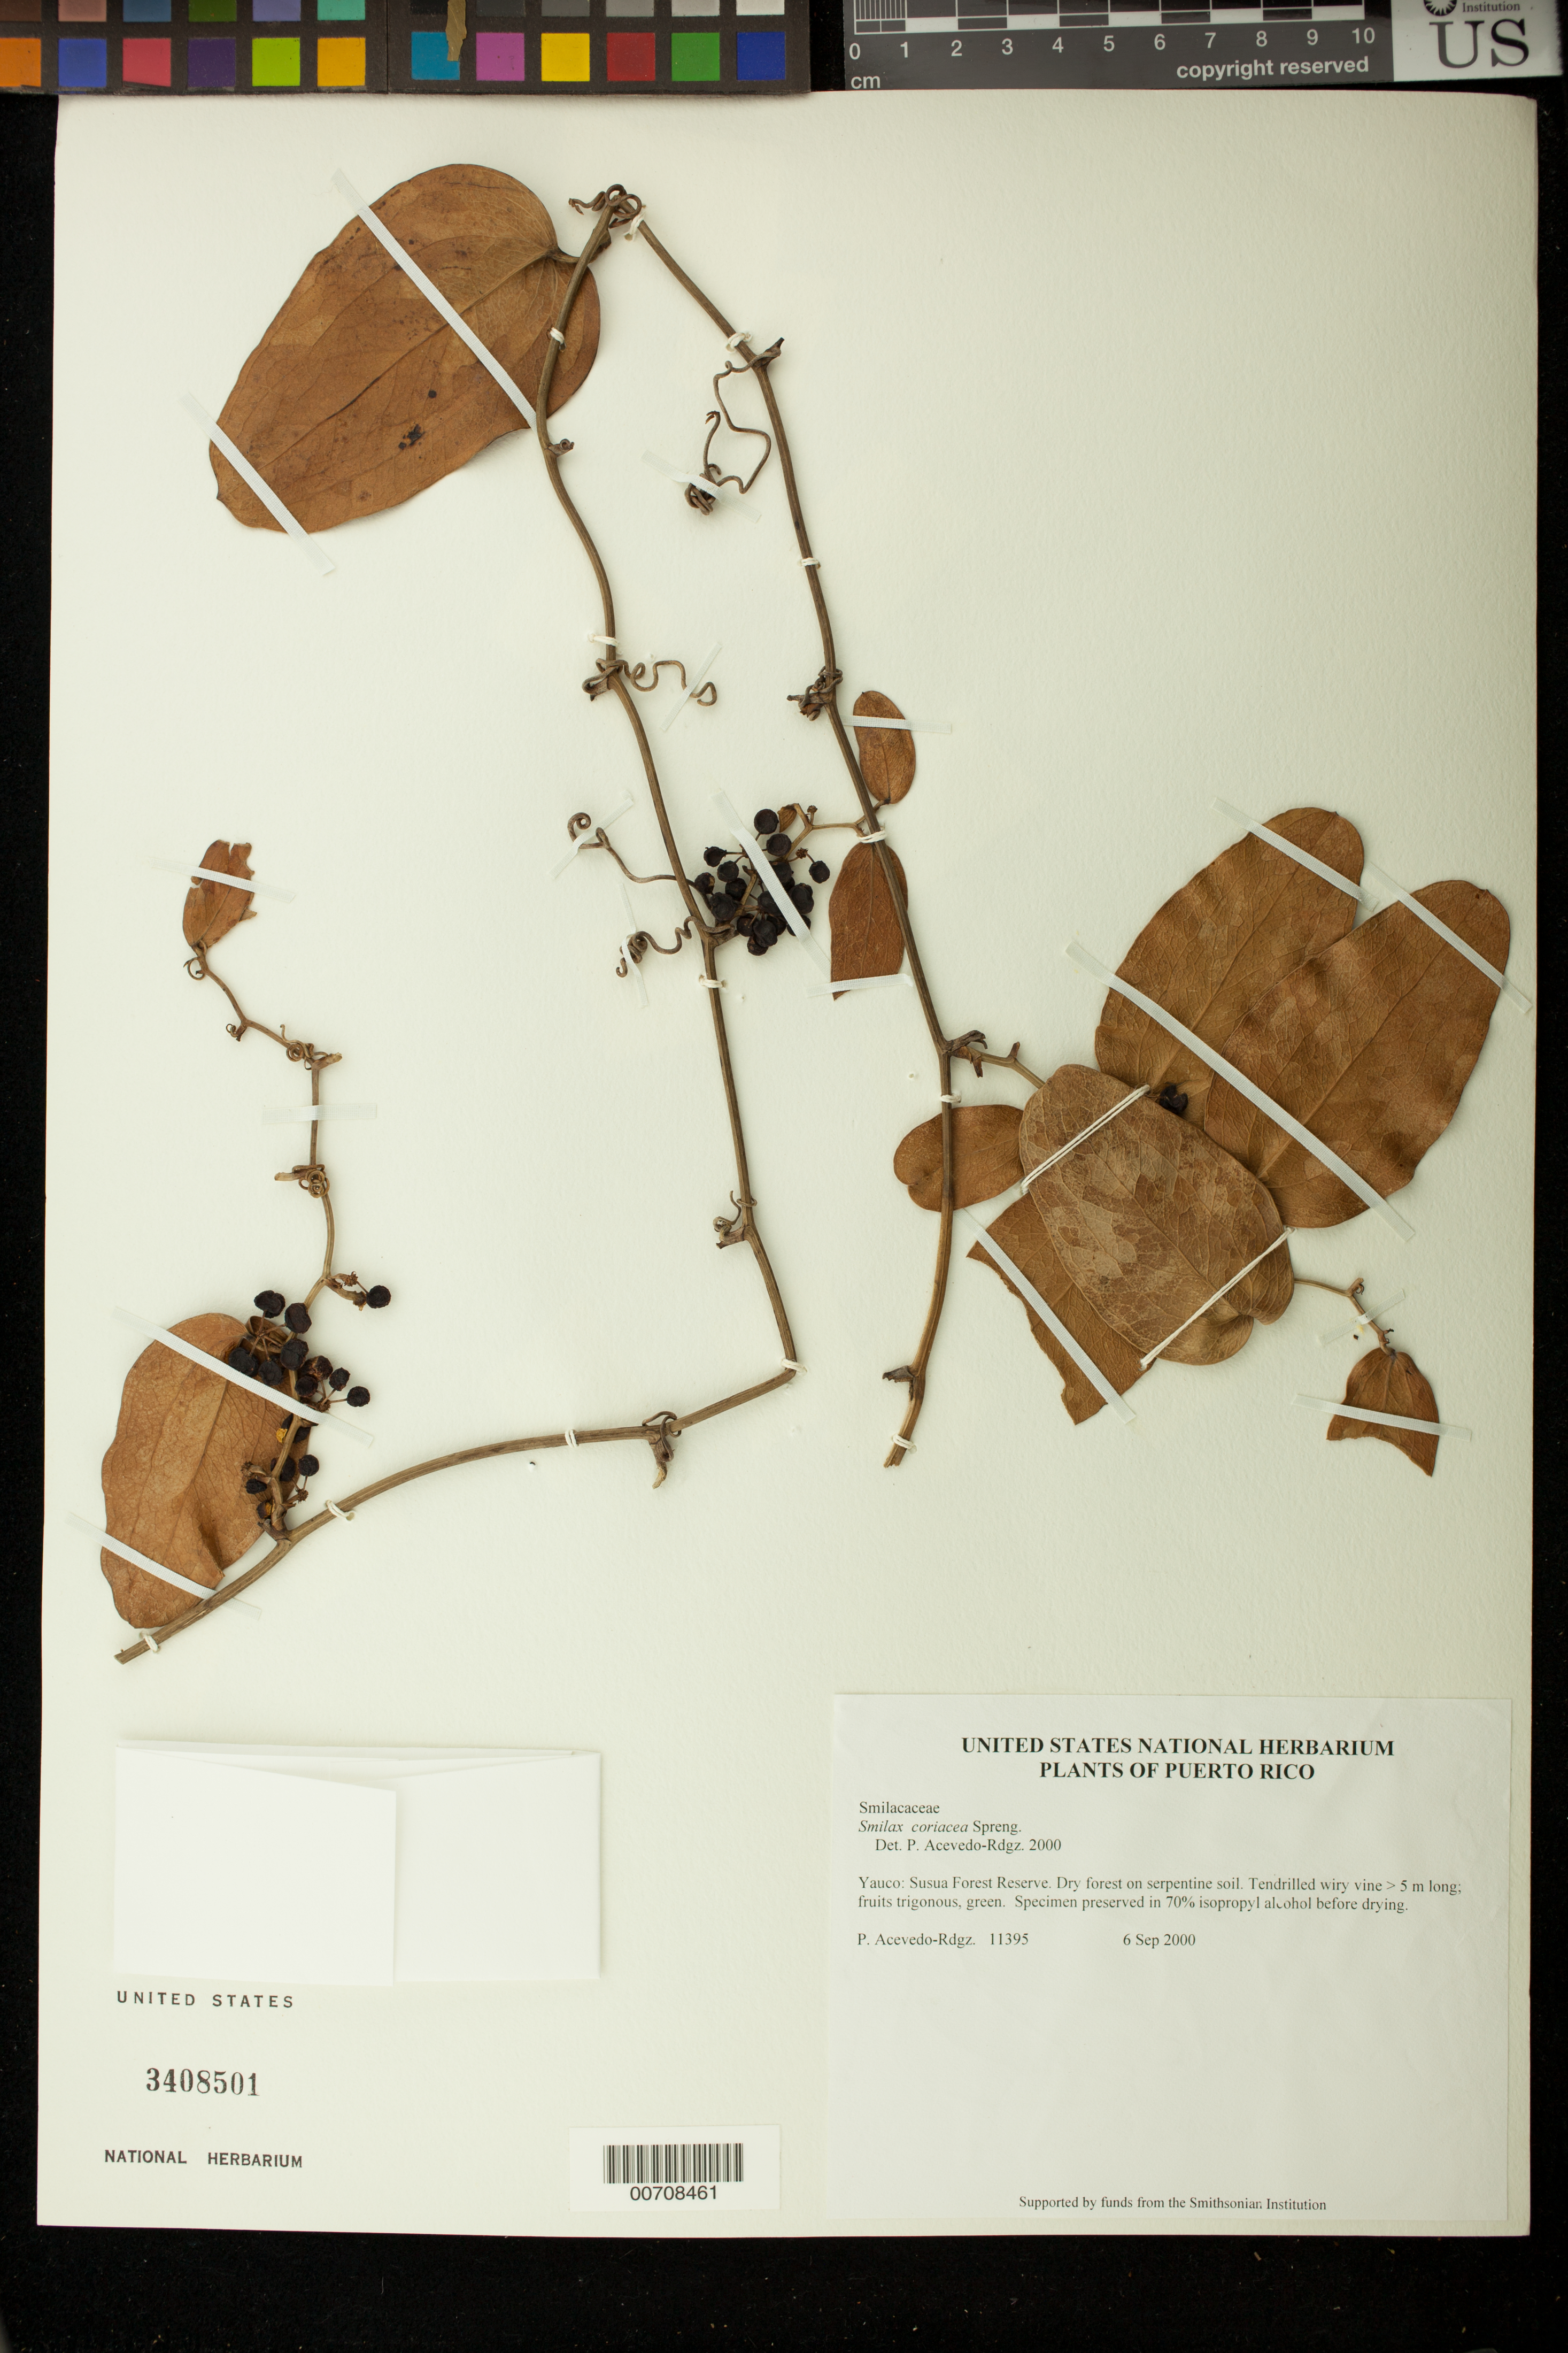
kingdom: Plantae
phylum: Tracheophyta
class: Liliopsida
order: Liliales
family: Smilacaceae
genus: Smilax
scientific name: Smilax coriacea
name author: Spreng.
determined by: Acevedo-Rodríguez, P., (BOT), Smithsonian Institution - National Museum of Natural History (UNITED STATES)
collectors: P. Acevedo-Rodr.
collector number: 11395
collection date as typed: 06 Sep 2000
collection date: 2000-09-06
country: Puerto Rico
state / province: Yauco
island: Puerto Rico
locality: Yauco: Susua Forest Reserve.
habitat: Dry forest on serpentine soil.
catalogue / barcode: US 3408501